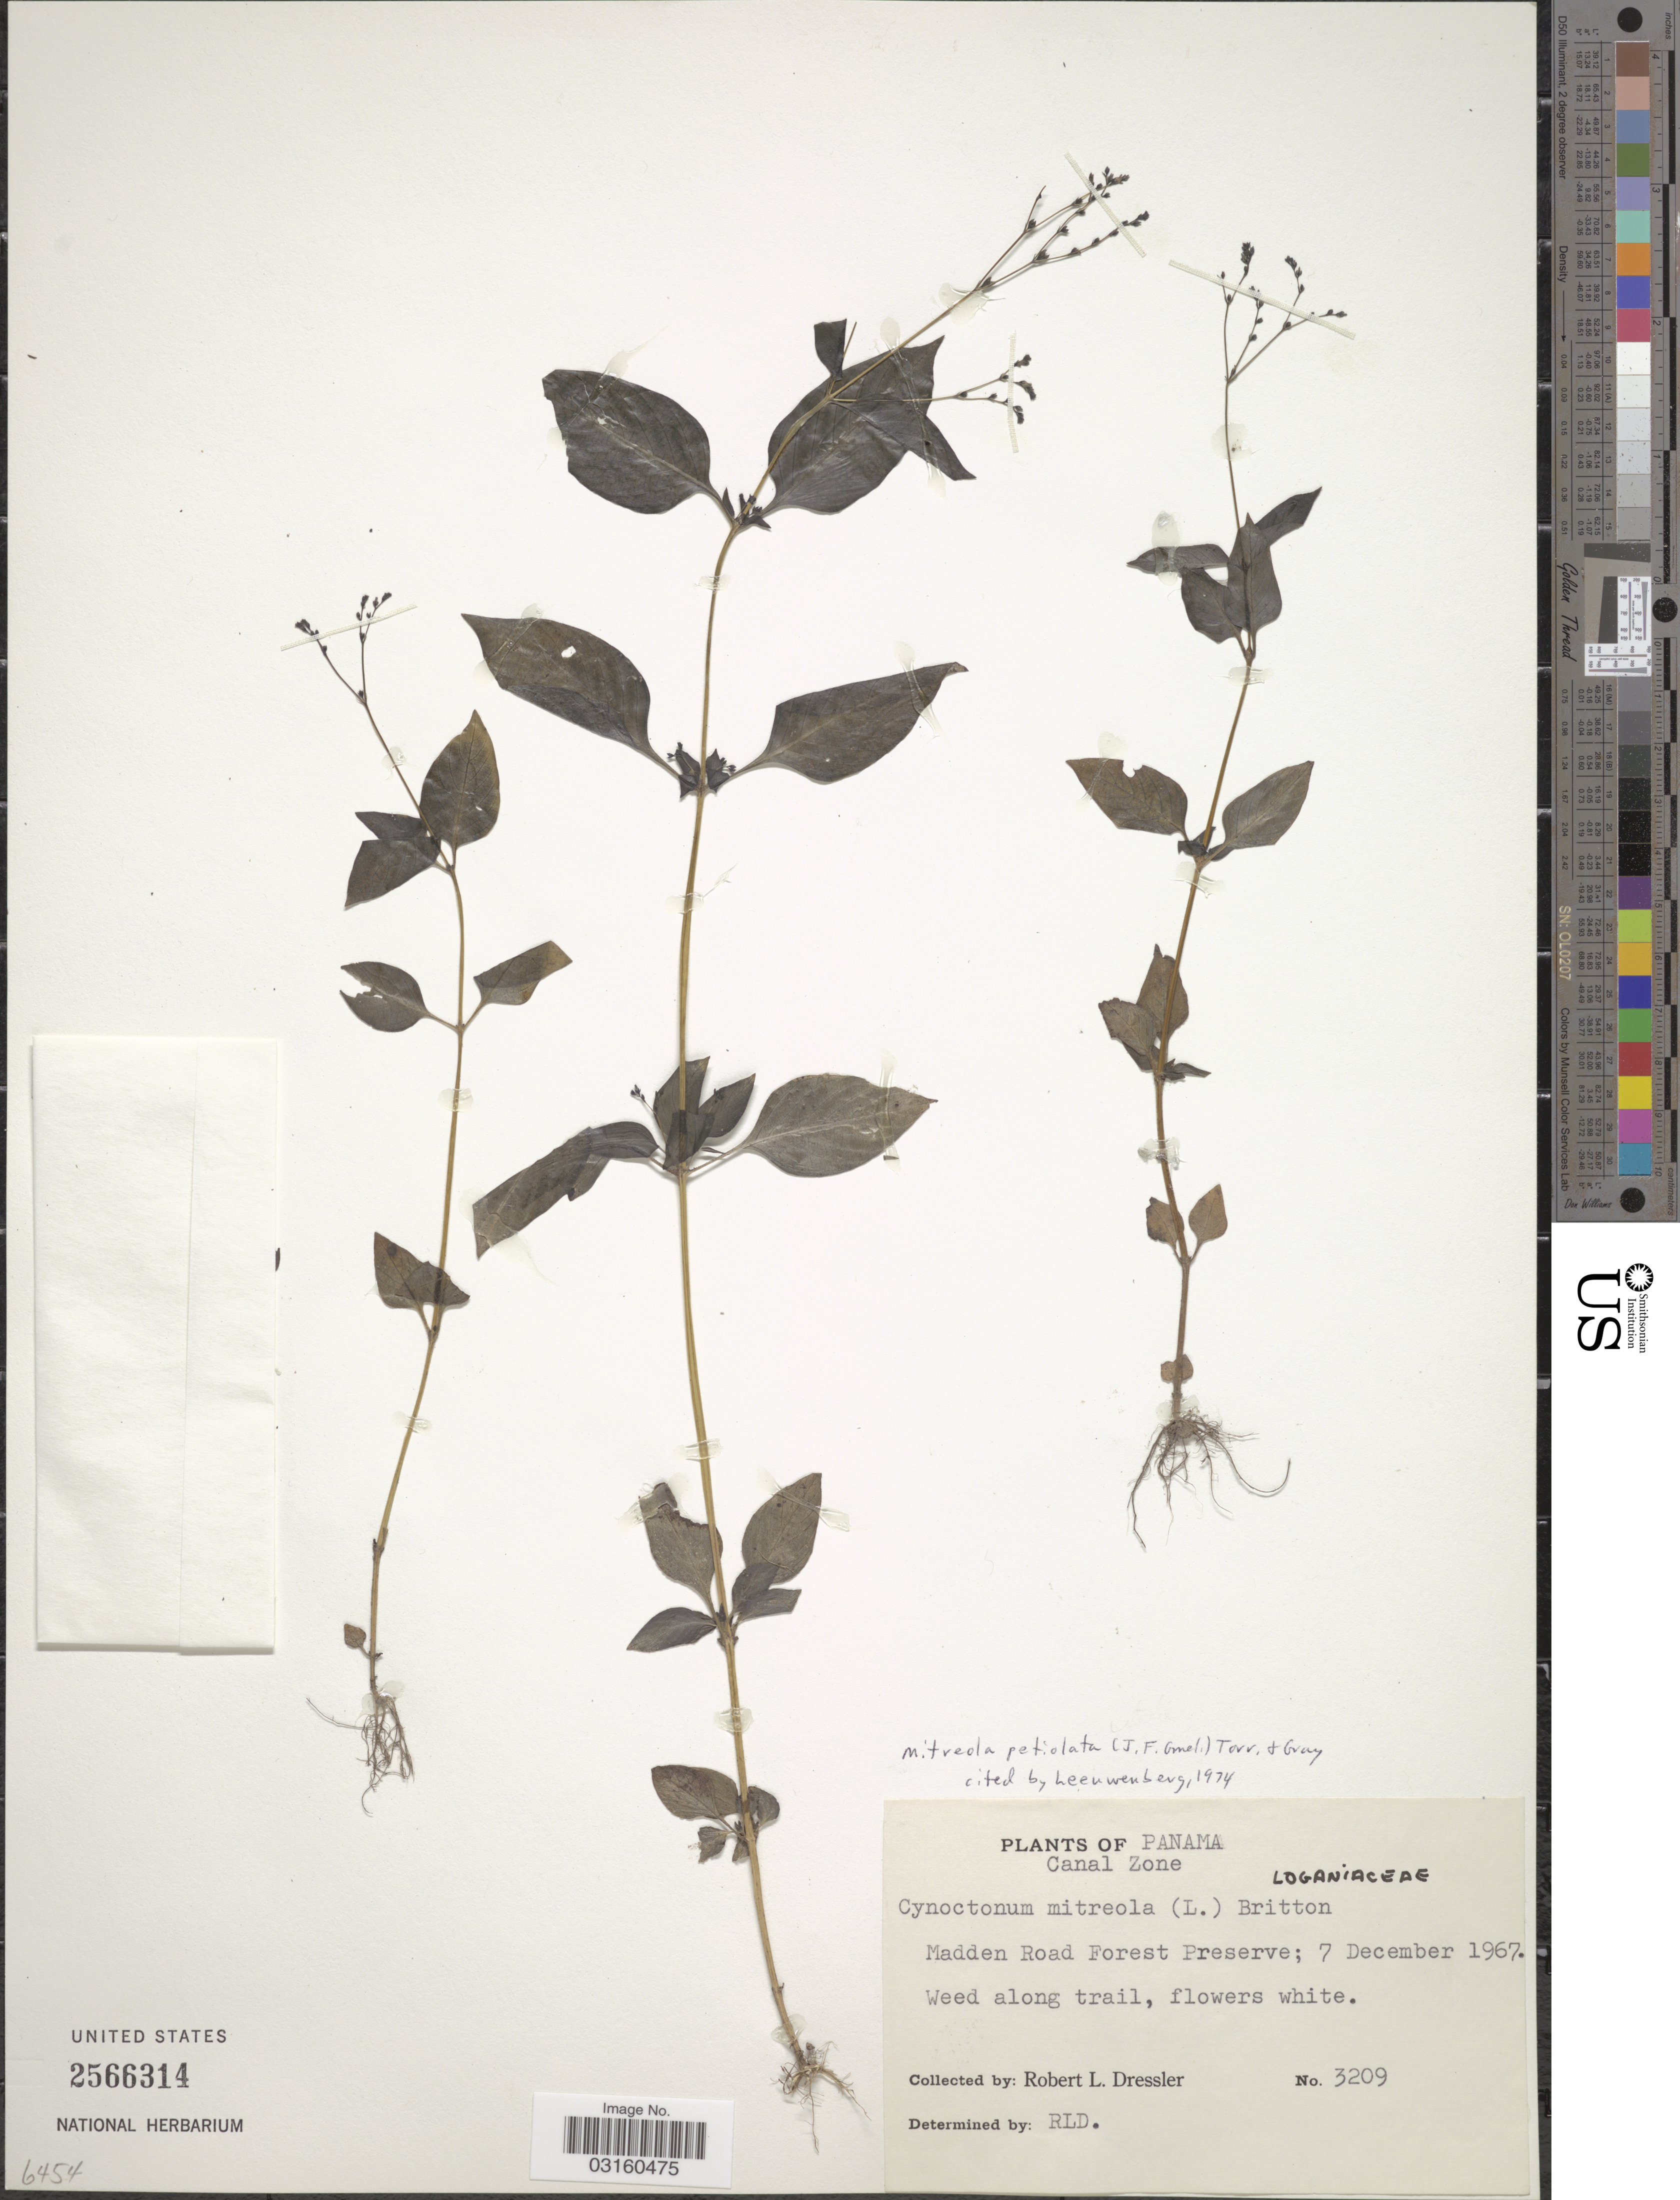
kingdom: Plantae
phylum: Tracheophyta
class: Magnoliopsida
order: Gentianales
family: Loganiaceae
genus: Mitreola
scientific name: Mitreola petiolata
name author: (J.F. Gmel.) Torr. & A. Gray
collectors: R. Dressler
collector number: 3209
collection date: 1967-12-07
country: Panama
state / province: Colón / Panamá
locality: Canal Zone. Madden Road Forest Preserve. Weed along trail.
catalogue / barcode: US 2566314